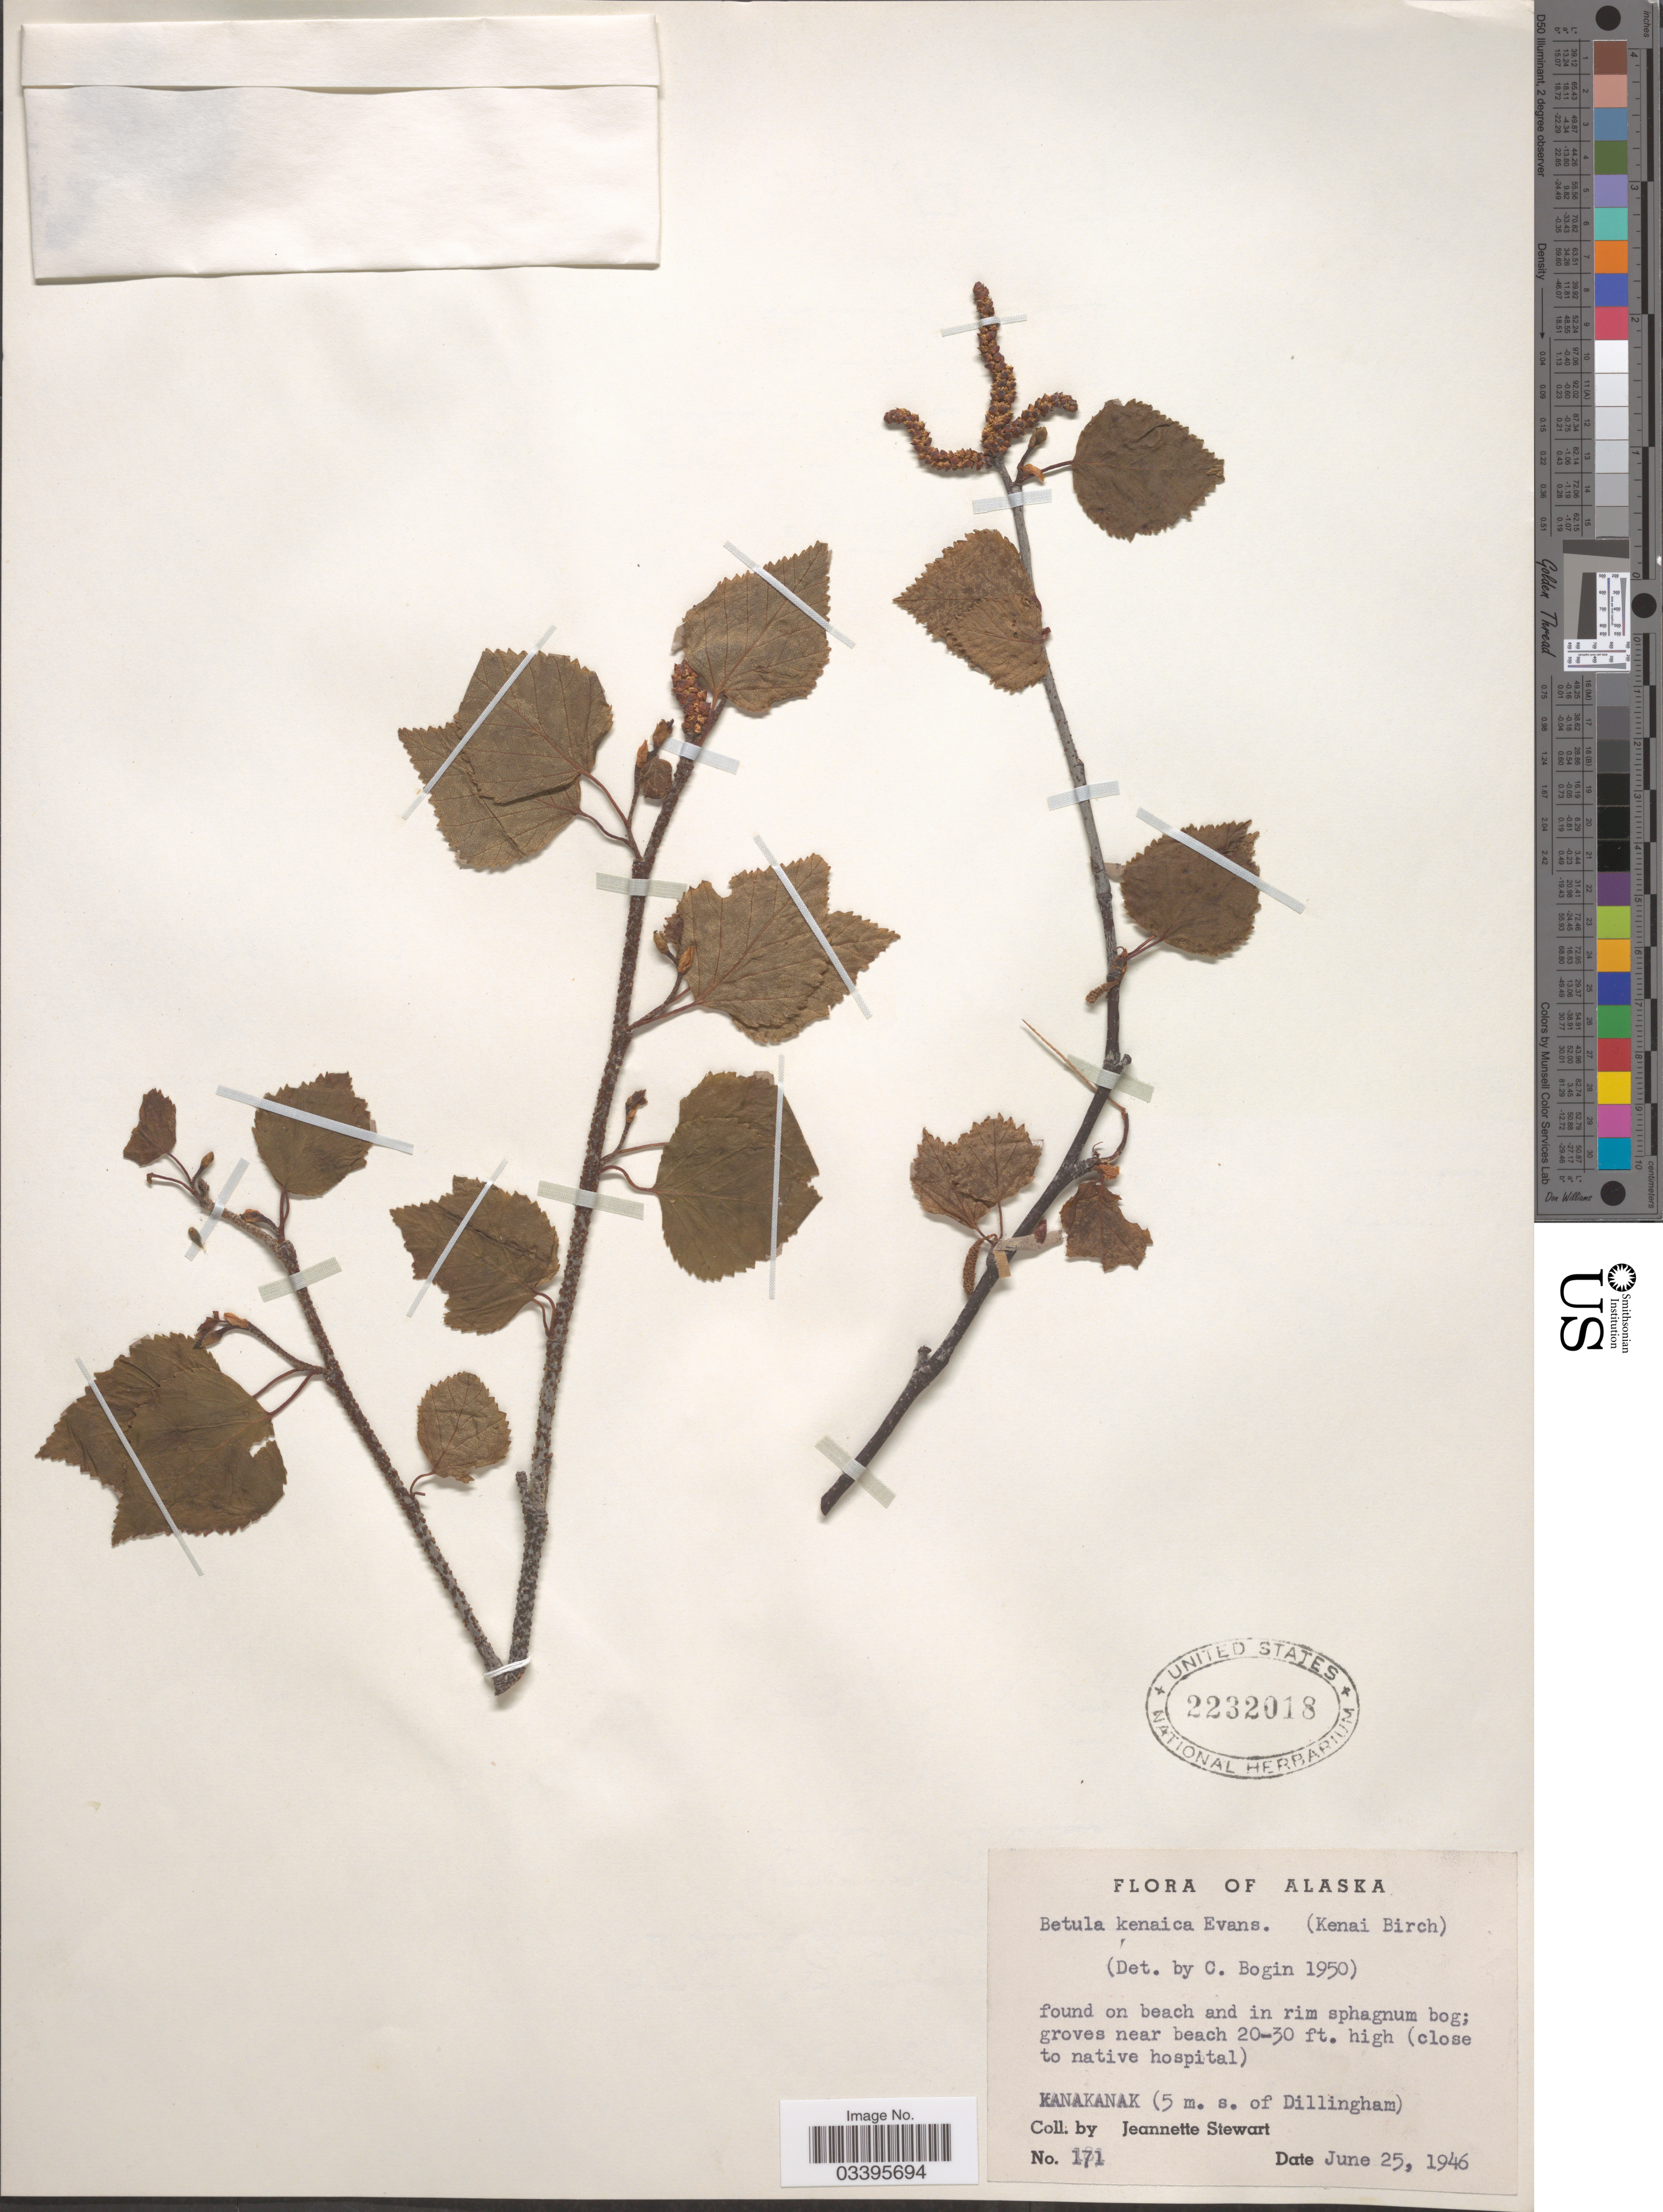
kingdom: Plantae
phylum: Tracheophyta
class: Magnoliopsida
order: Fagales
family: Betulaceae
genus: Betula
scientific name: Betula kenaica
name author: W.H. Evans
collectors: J. Stewart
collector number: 171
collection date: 1946-06-25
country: United States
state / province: Alaska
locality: Kanakanak (5 m. s. of Dillingham).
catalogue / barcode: US 2232018